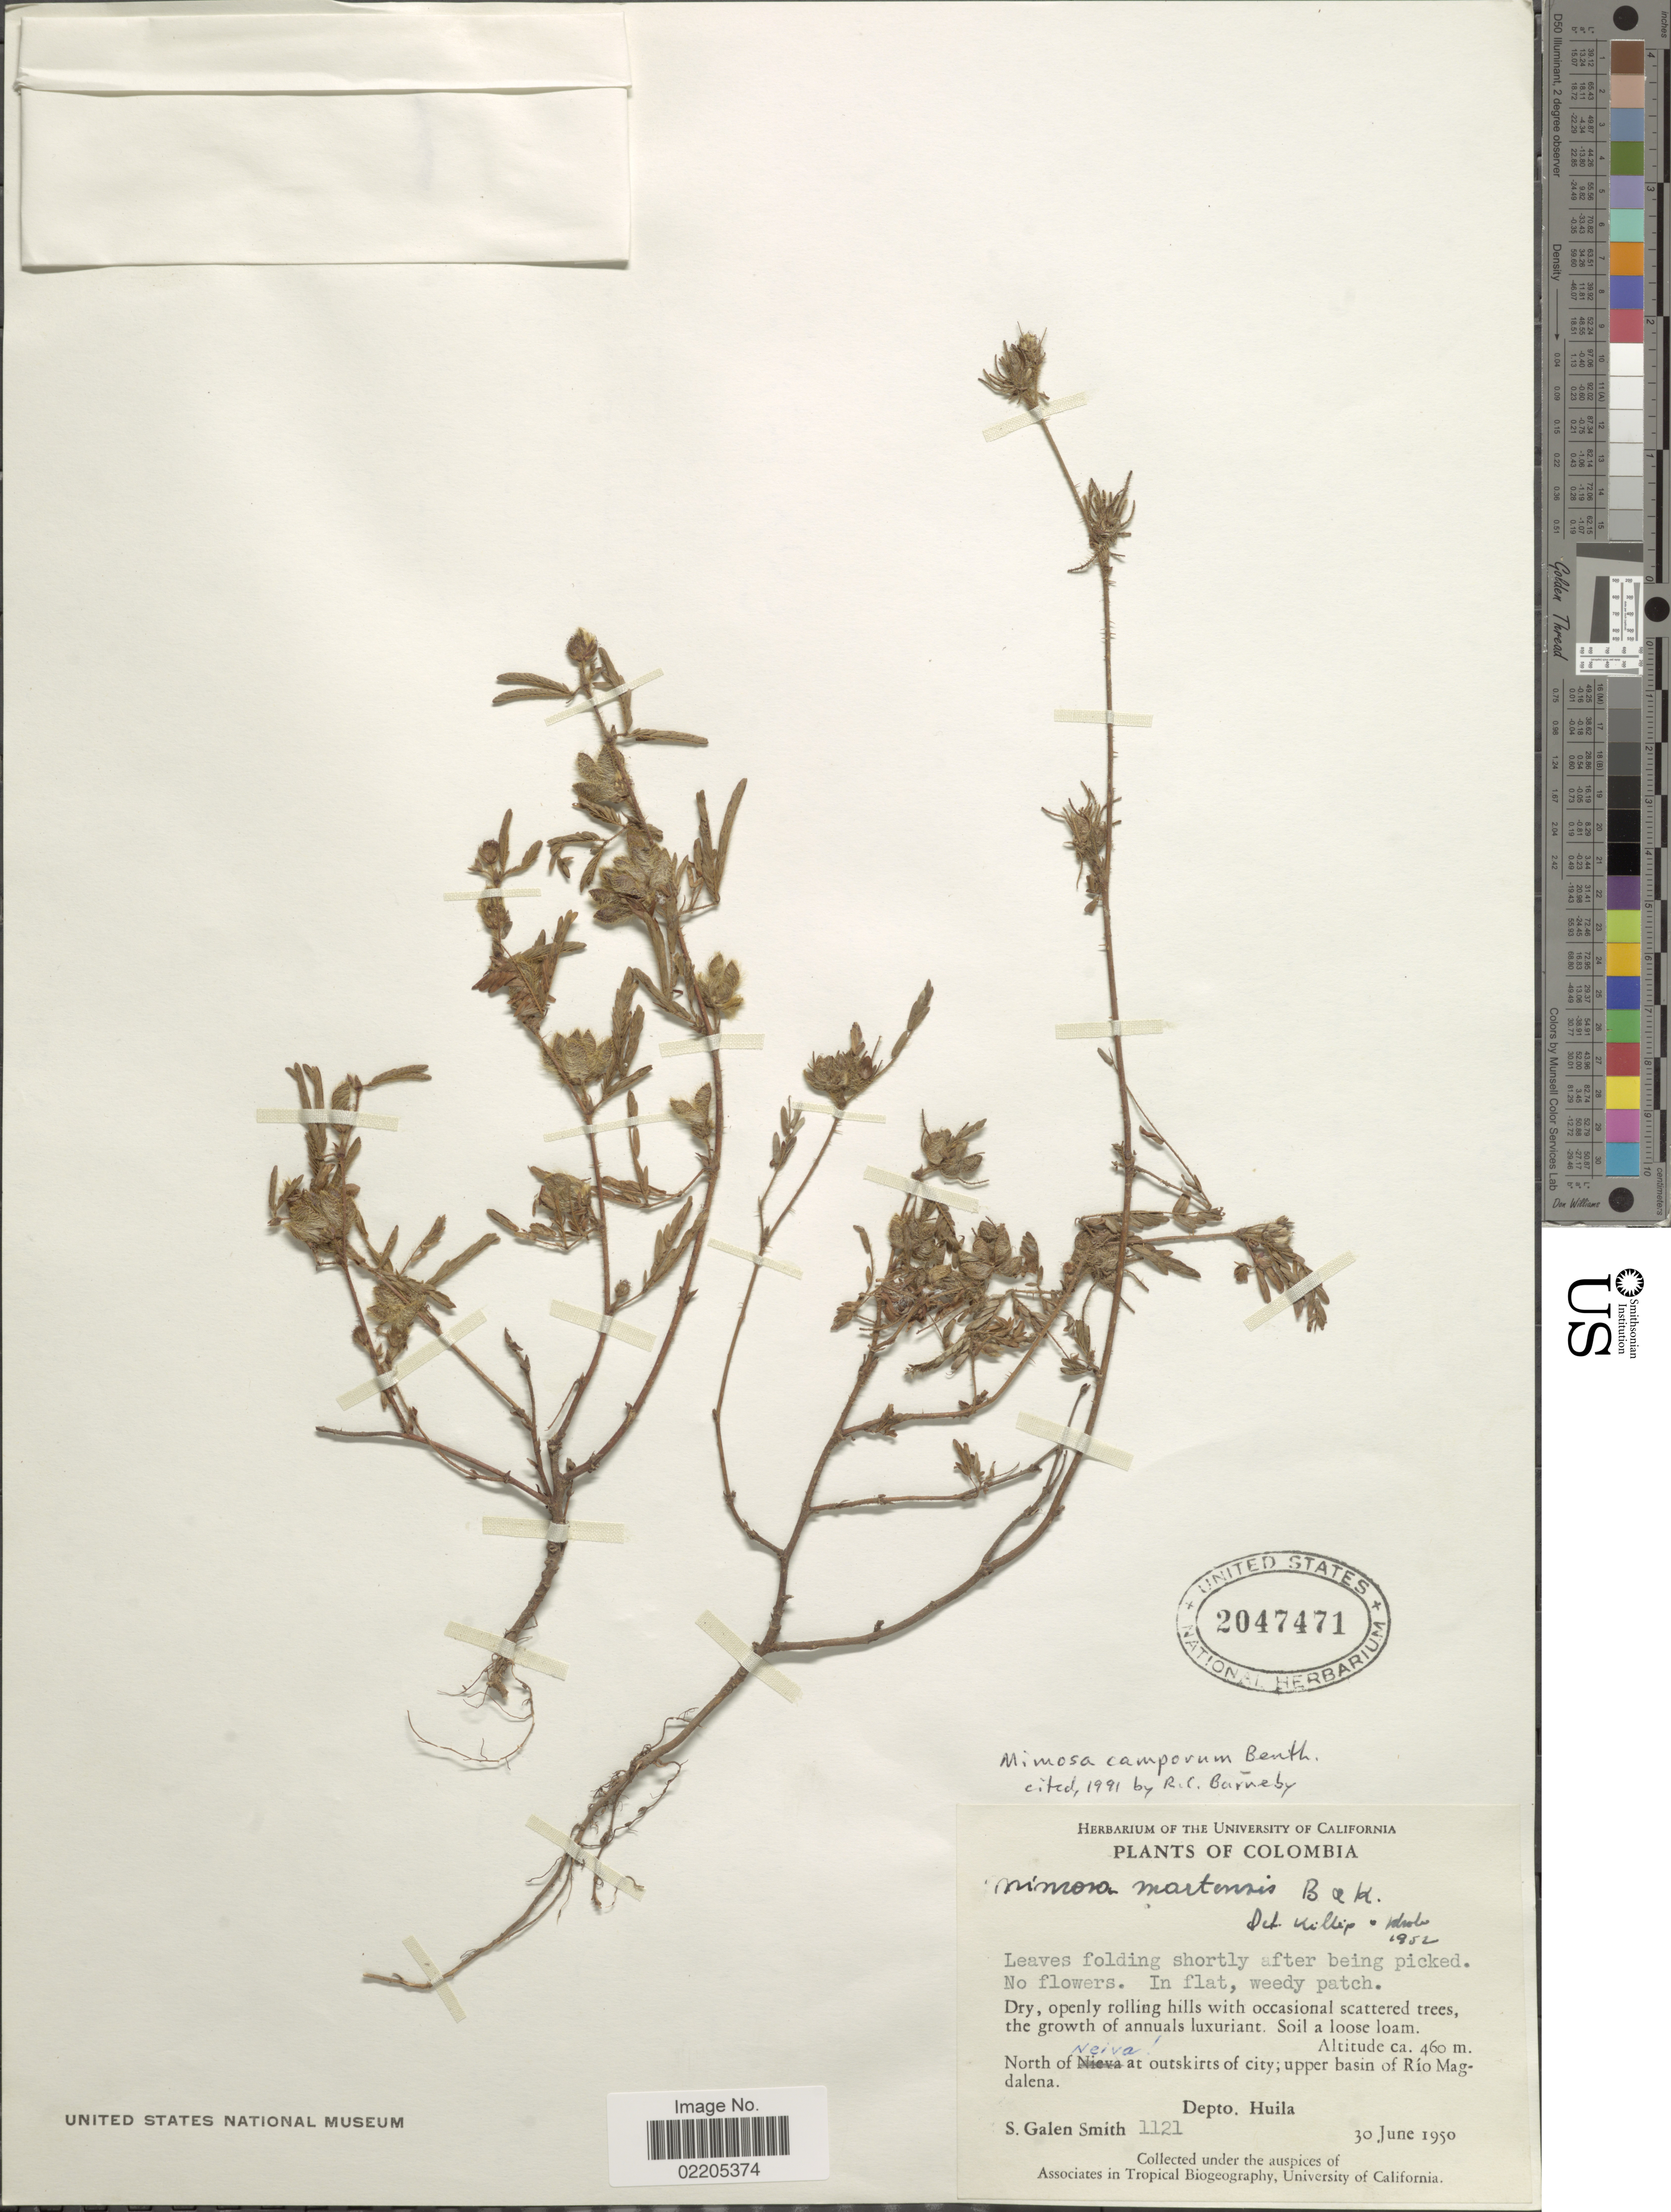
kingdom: Plantae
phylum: Tracheophyta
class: Magnoliopsida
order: Fabales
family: Fabaceae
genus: Mimosa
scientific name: Mimosa camporum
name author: Benth.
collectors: S. G. Smith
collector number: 1121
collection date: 1950-06-30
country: Colombia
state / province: Huila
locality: North of Neiva at outskirts of city; upper basin of Rio Magdalena.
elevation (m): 460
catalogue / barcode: US 2047471